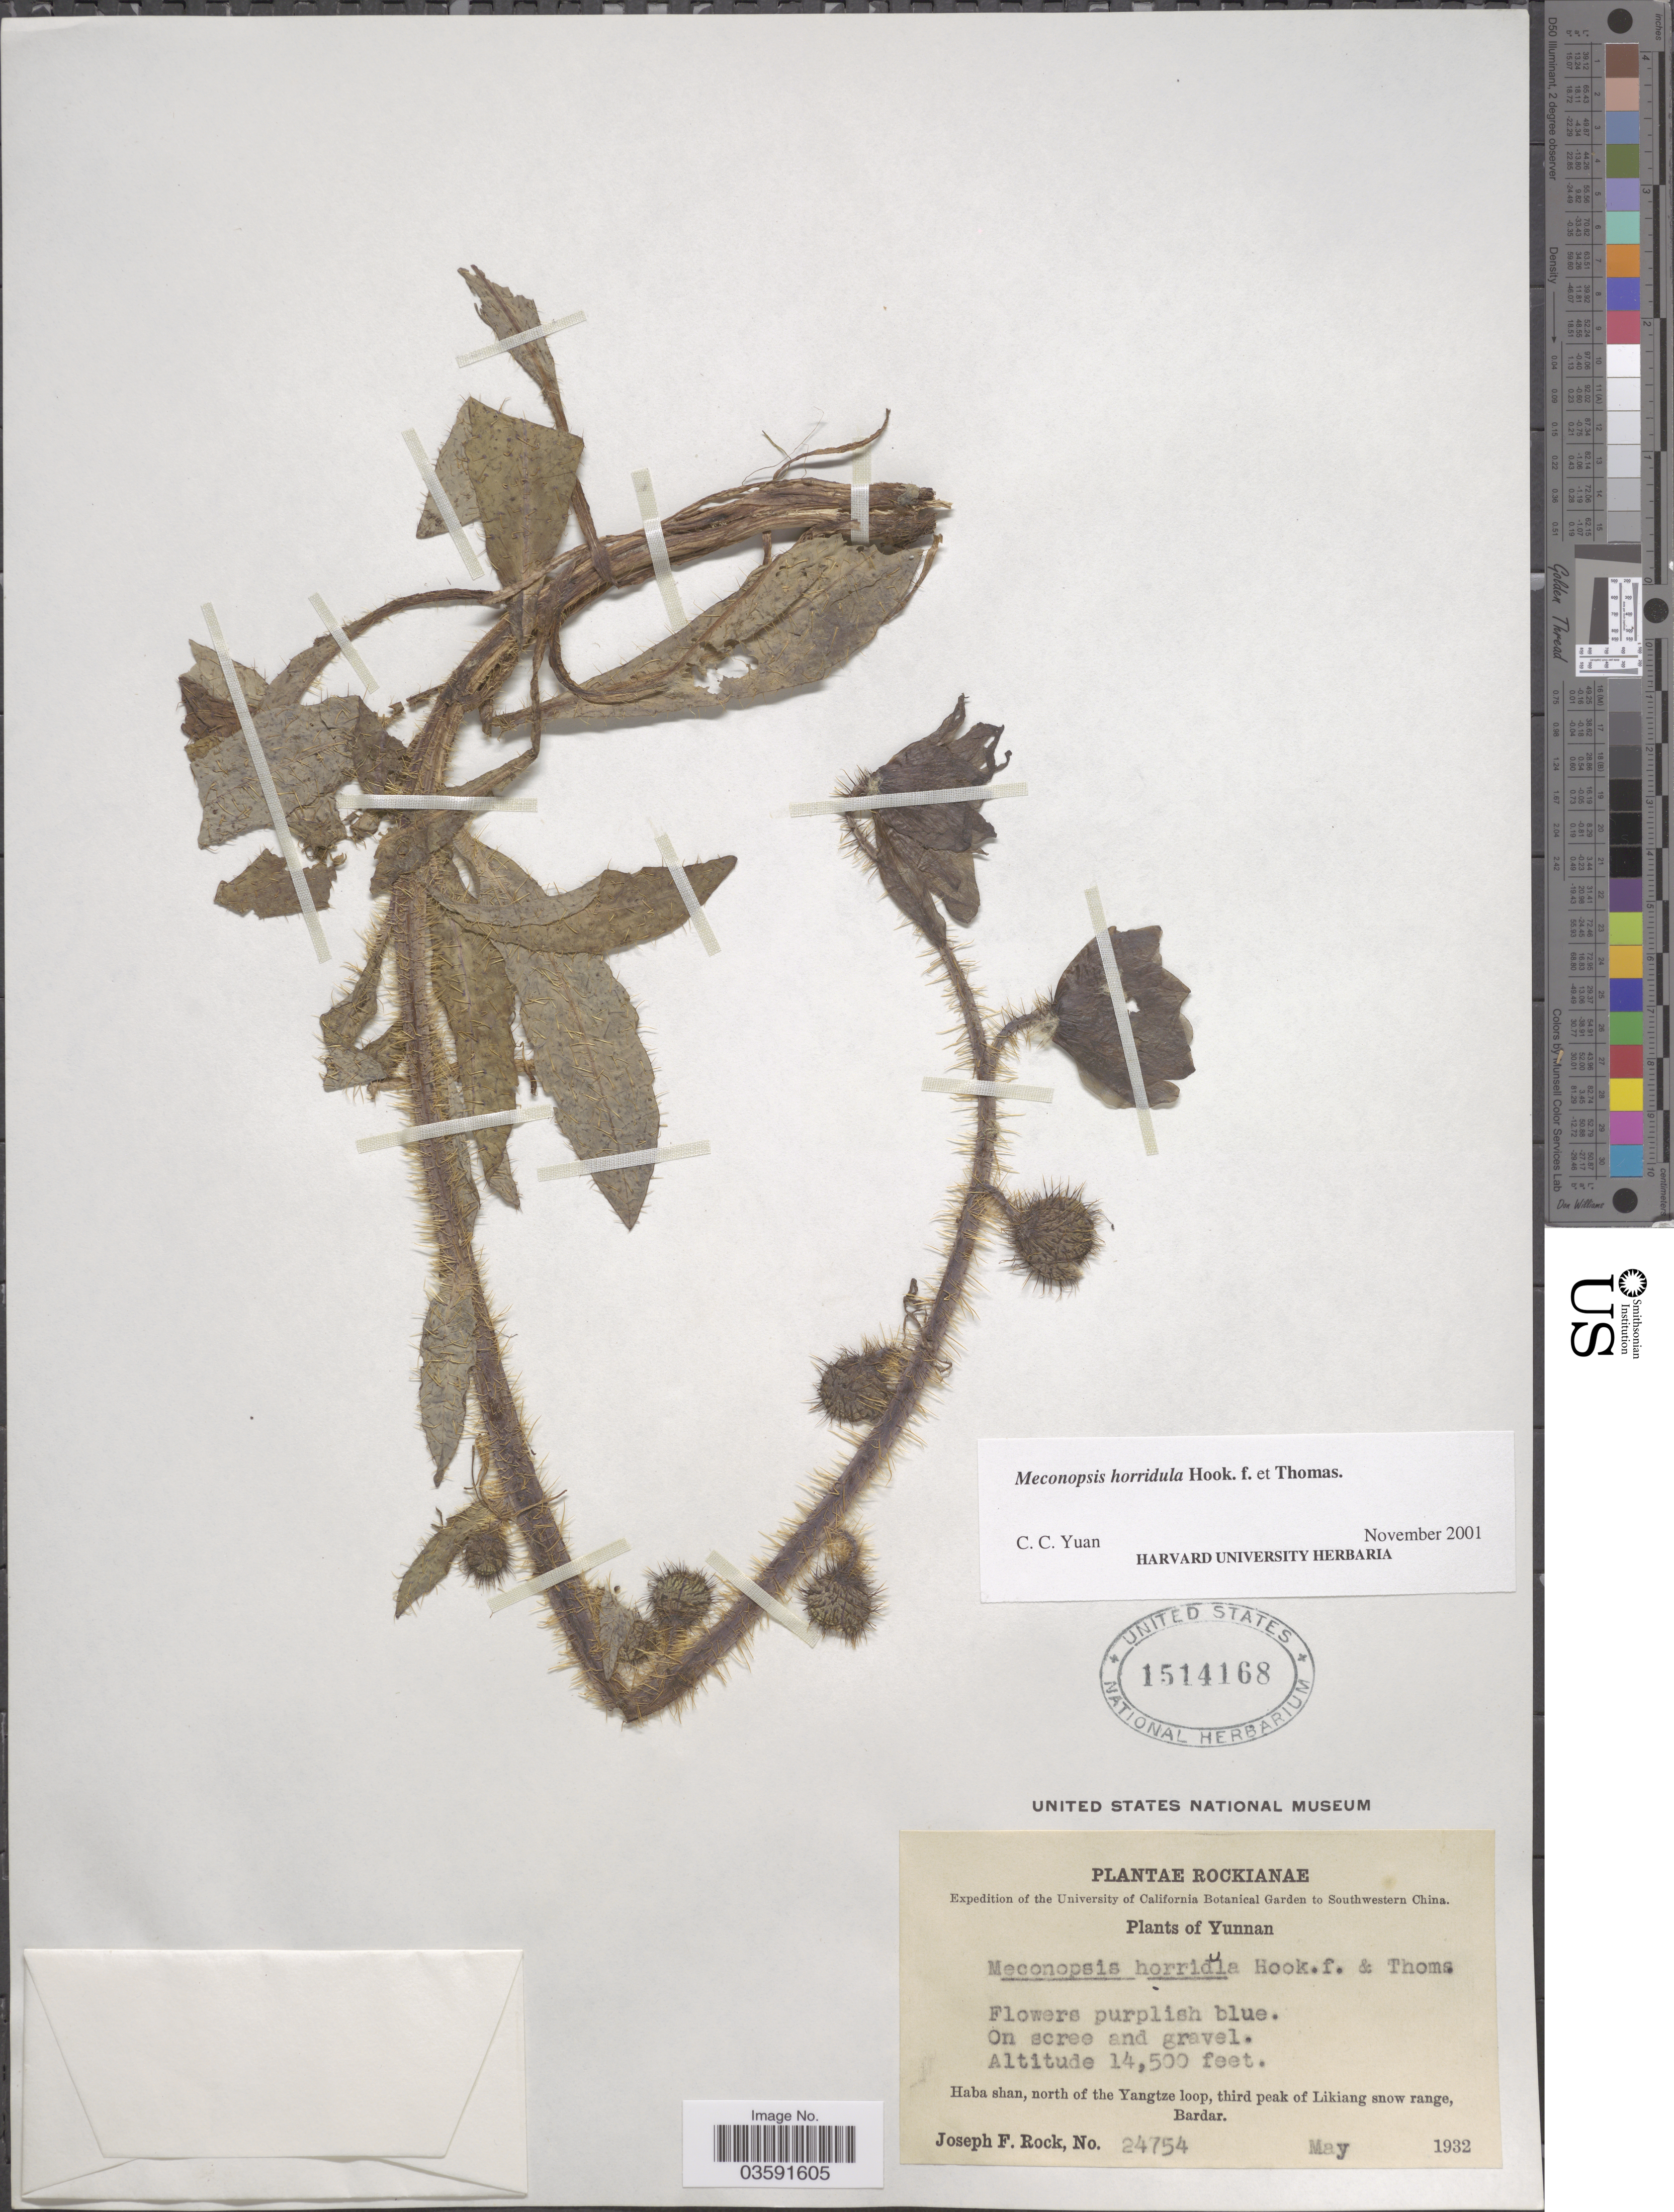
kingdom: Plantae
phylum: Tracheophyta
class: Magnoliopsida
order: Ranunculales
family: Papaveraceae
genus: Meconopsis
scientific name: Meconopsis horridula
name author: Hook. f. & Thomson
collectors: J. F. Rock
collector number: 24754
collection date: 1932-05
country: China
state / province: Yunnan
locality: Southwestern China. Haba shan, north of the Yangtze loop, third peak of Likiang snow range, Bardar.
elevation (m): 4420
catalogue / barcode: US 1514168